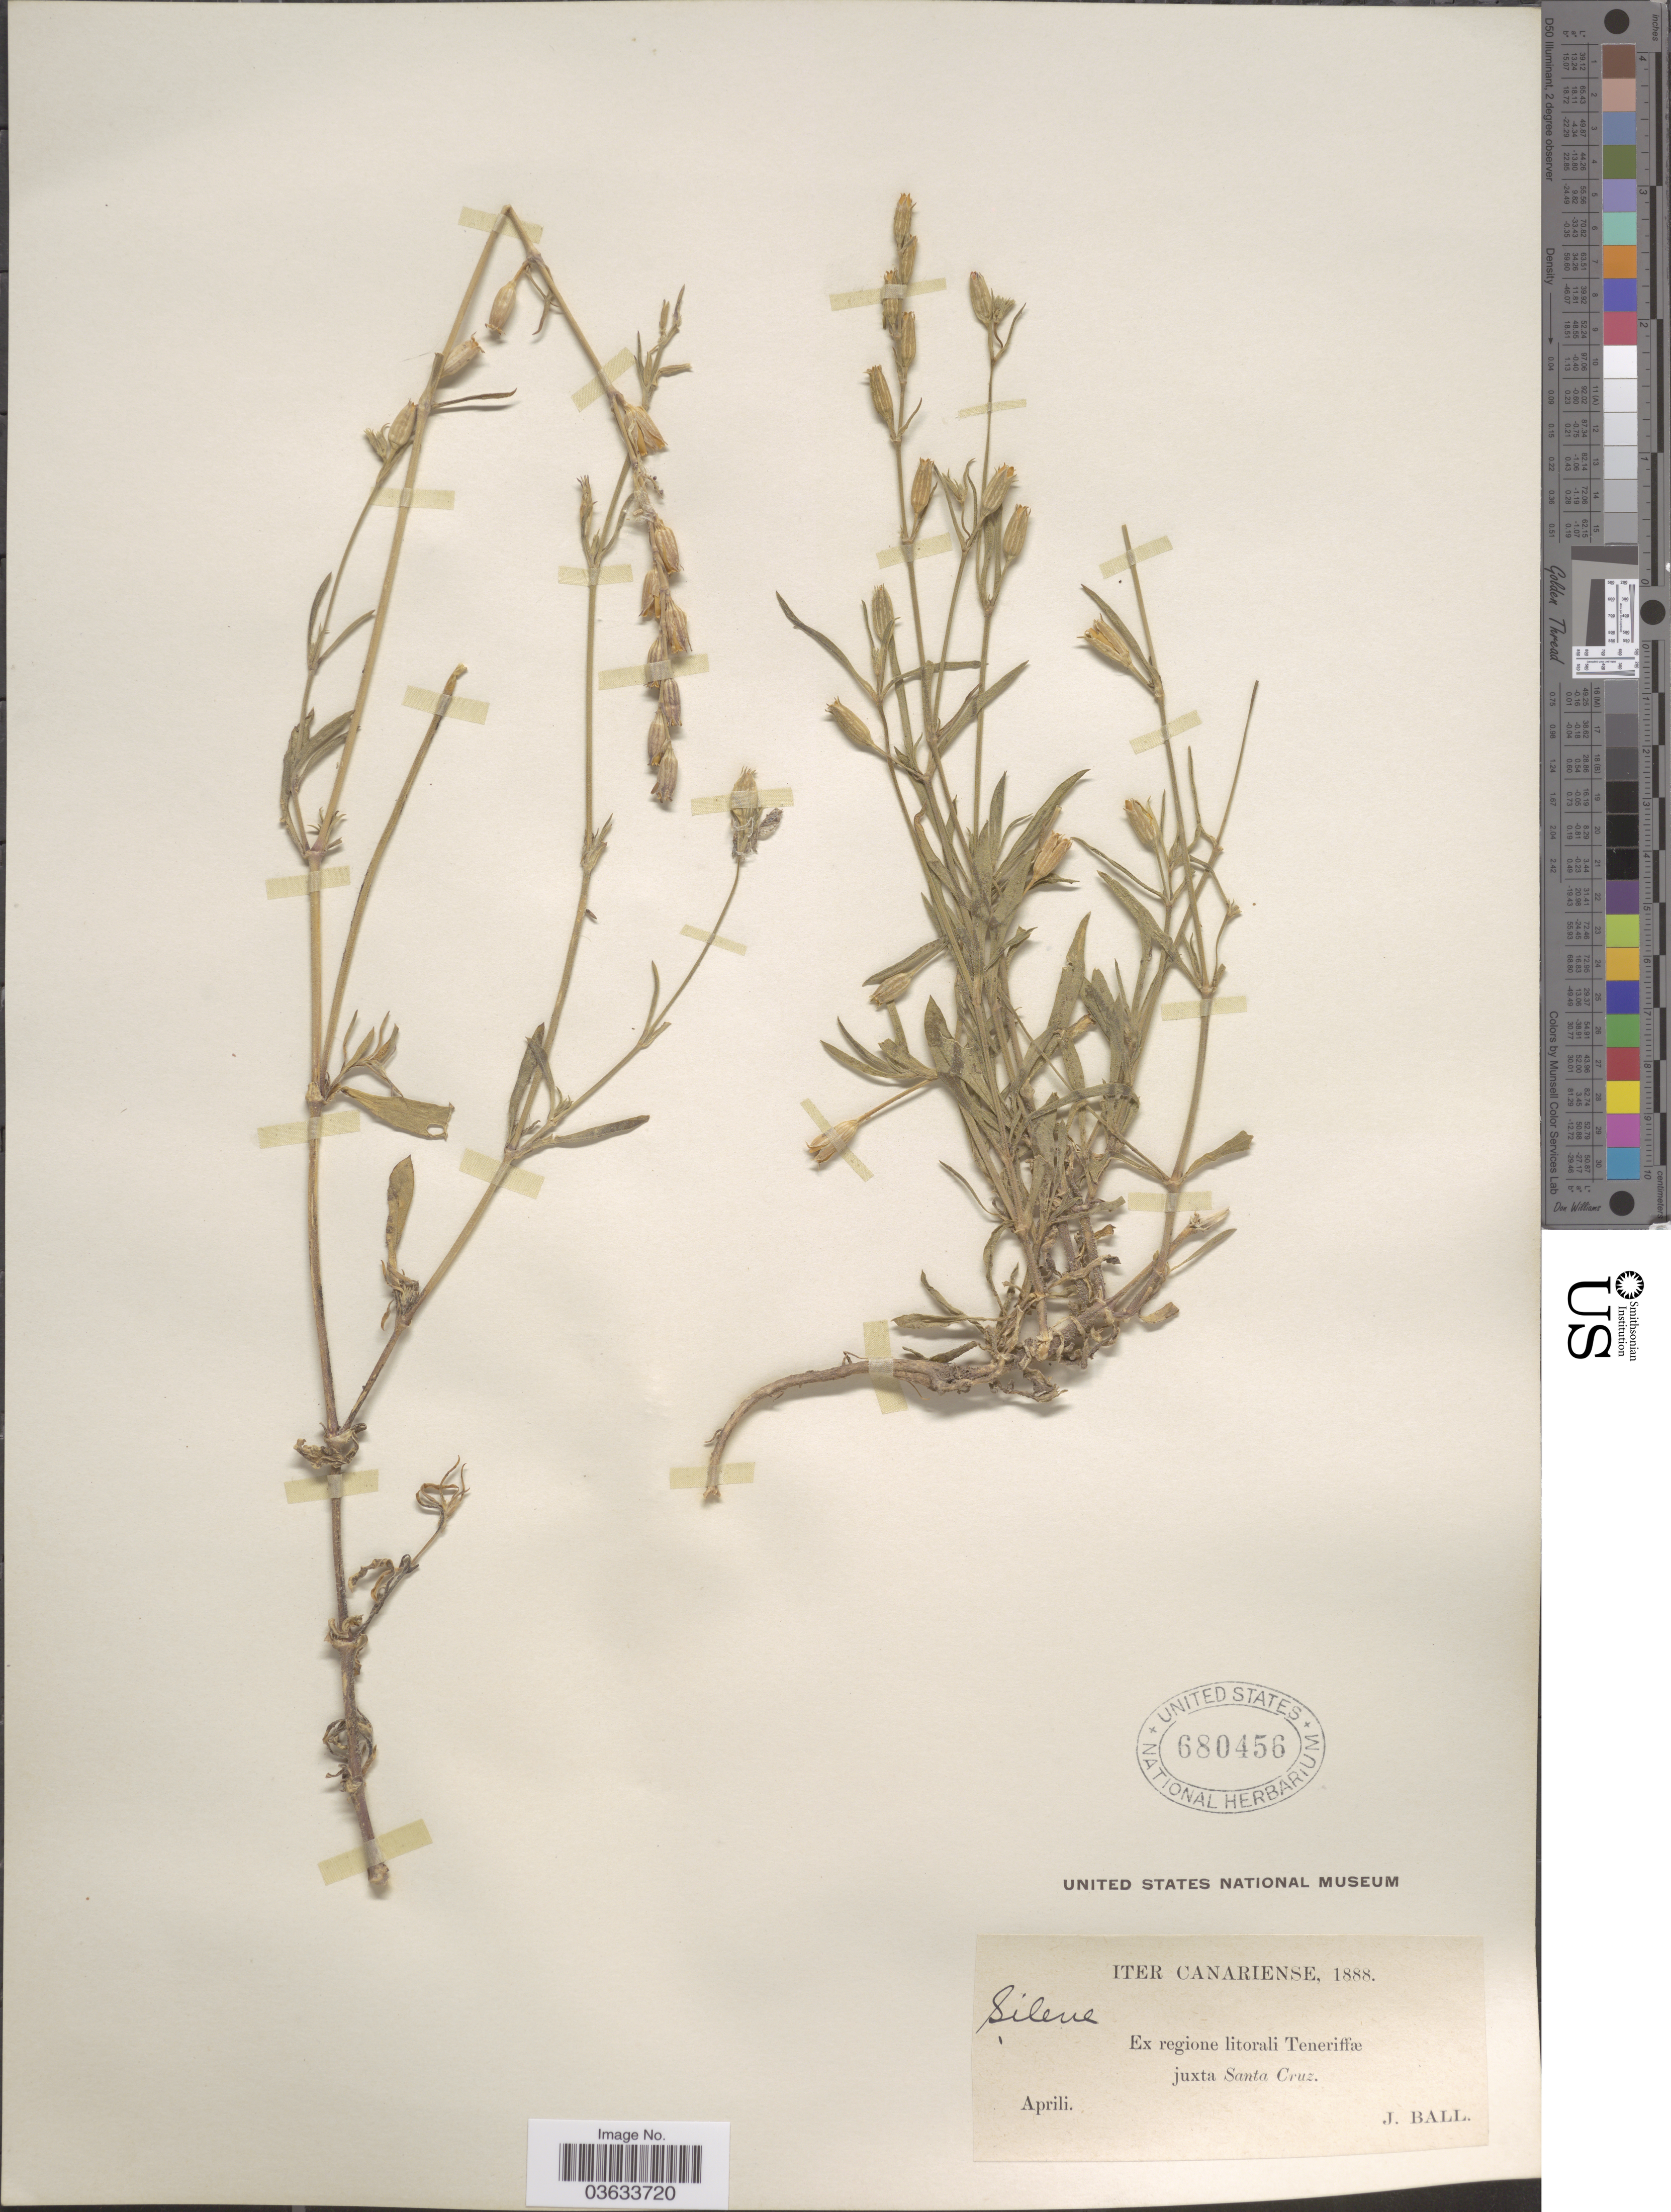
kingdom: Plantae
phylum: Tracheophyta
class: Magnoliopsida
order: Caryophyllales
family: Caryophyllaceae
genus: Silene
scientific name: Silene sp.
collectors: J. Ball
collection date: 1888-04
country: Spain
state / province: Canarias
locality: Ex regione litorali Teneriffæ juxta Santa Cruz.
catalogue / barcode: US 680456